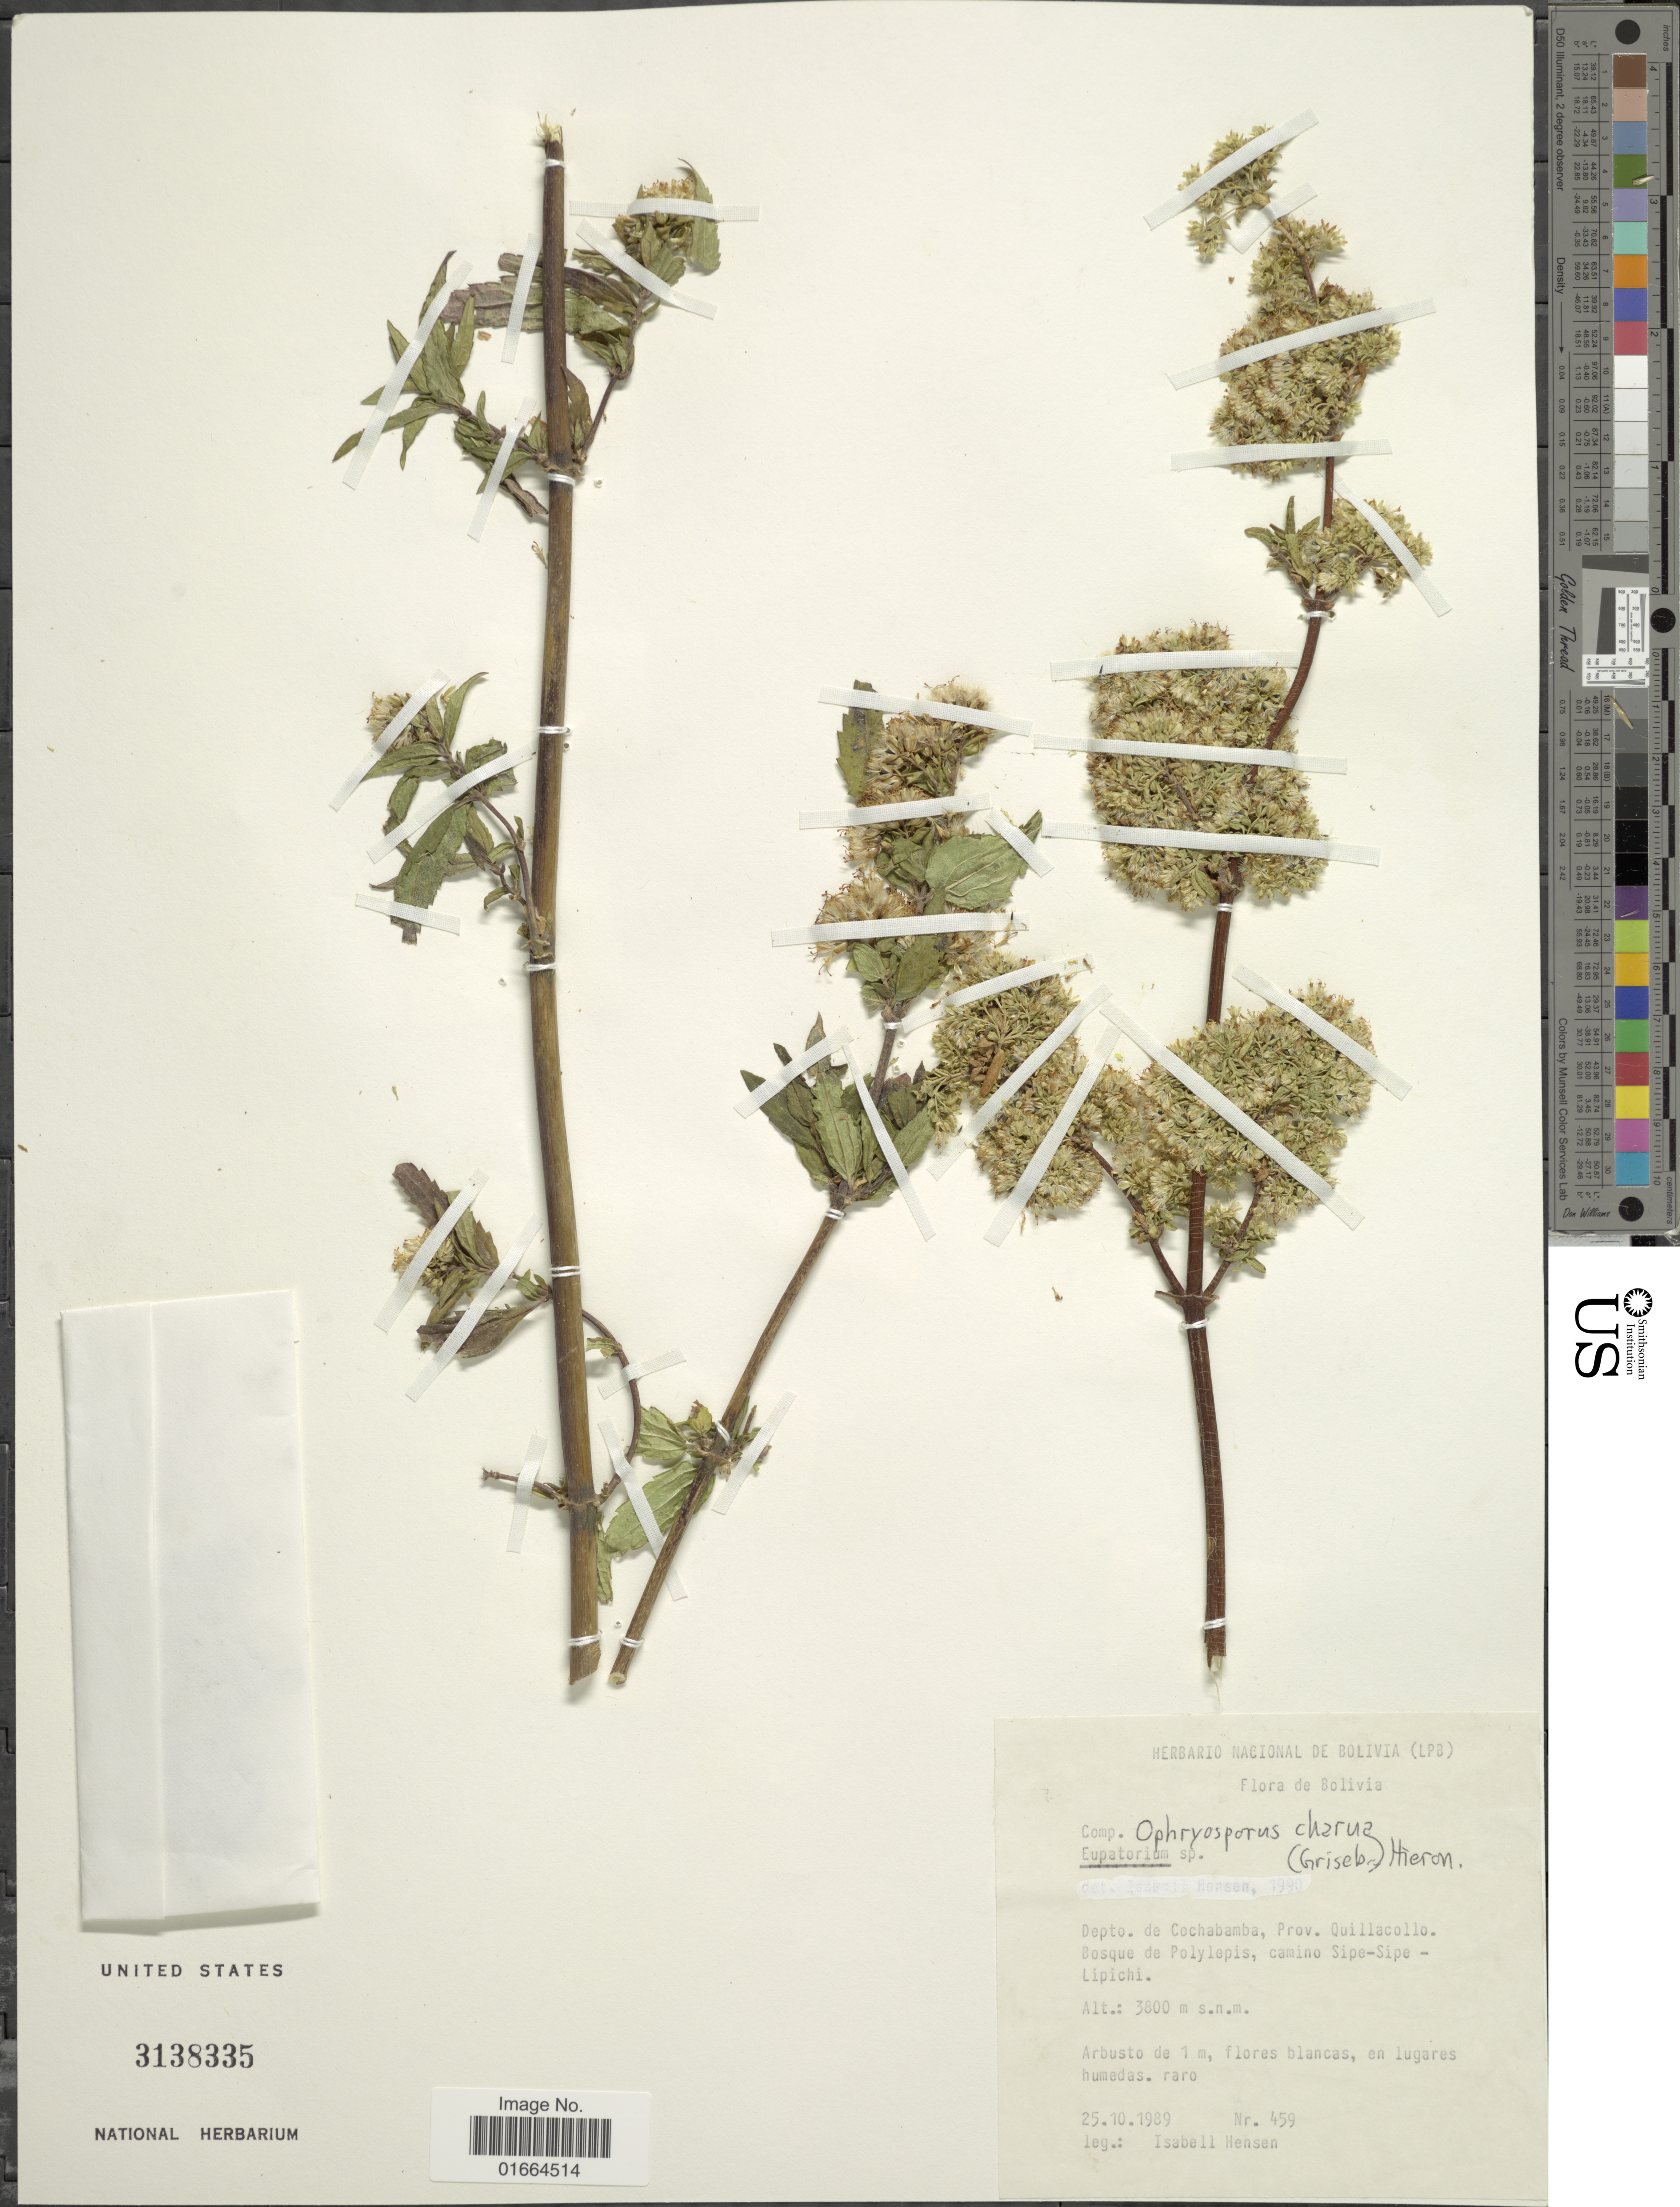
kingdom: Plantae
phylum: Tracheophyta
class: Magnoliopsida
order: Asterales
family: Asteraceae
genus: Ophryosporus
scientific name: Ophryosporus charua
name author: (Griseb.) Hieron.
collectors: I. Hensen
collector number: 459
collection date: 1989-10-25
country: Bolivia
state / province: Cochabamba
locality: Depto. Cochabamba, Prov. Quillacollo, Bosque de Polylepis, camino Sipe-Sipe-Lipichi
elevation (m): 3800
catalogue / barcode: US 3138335